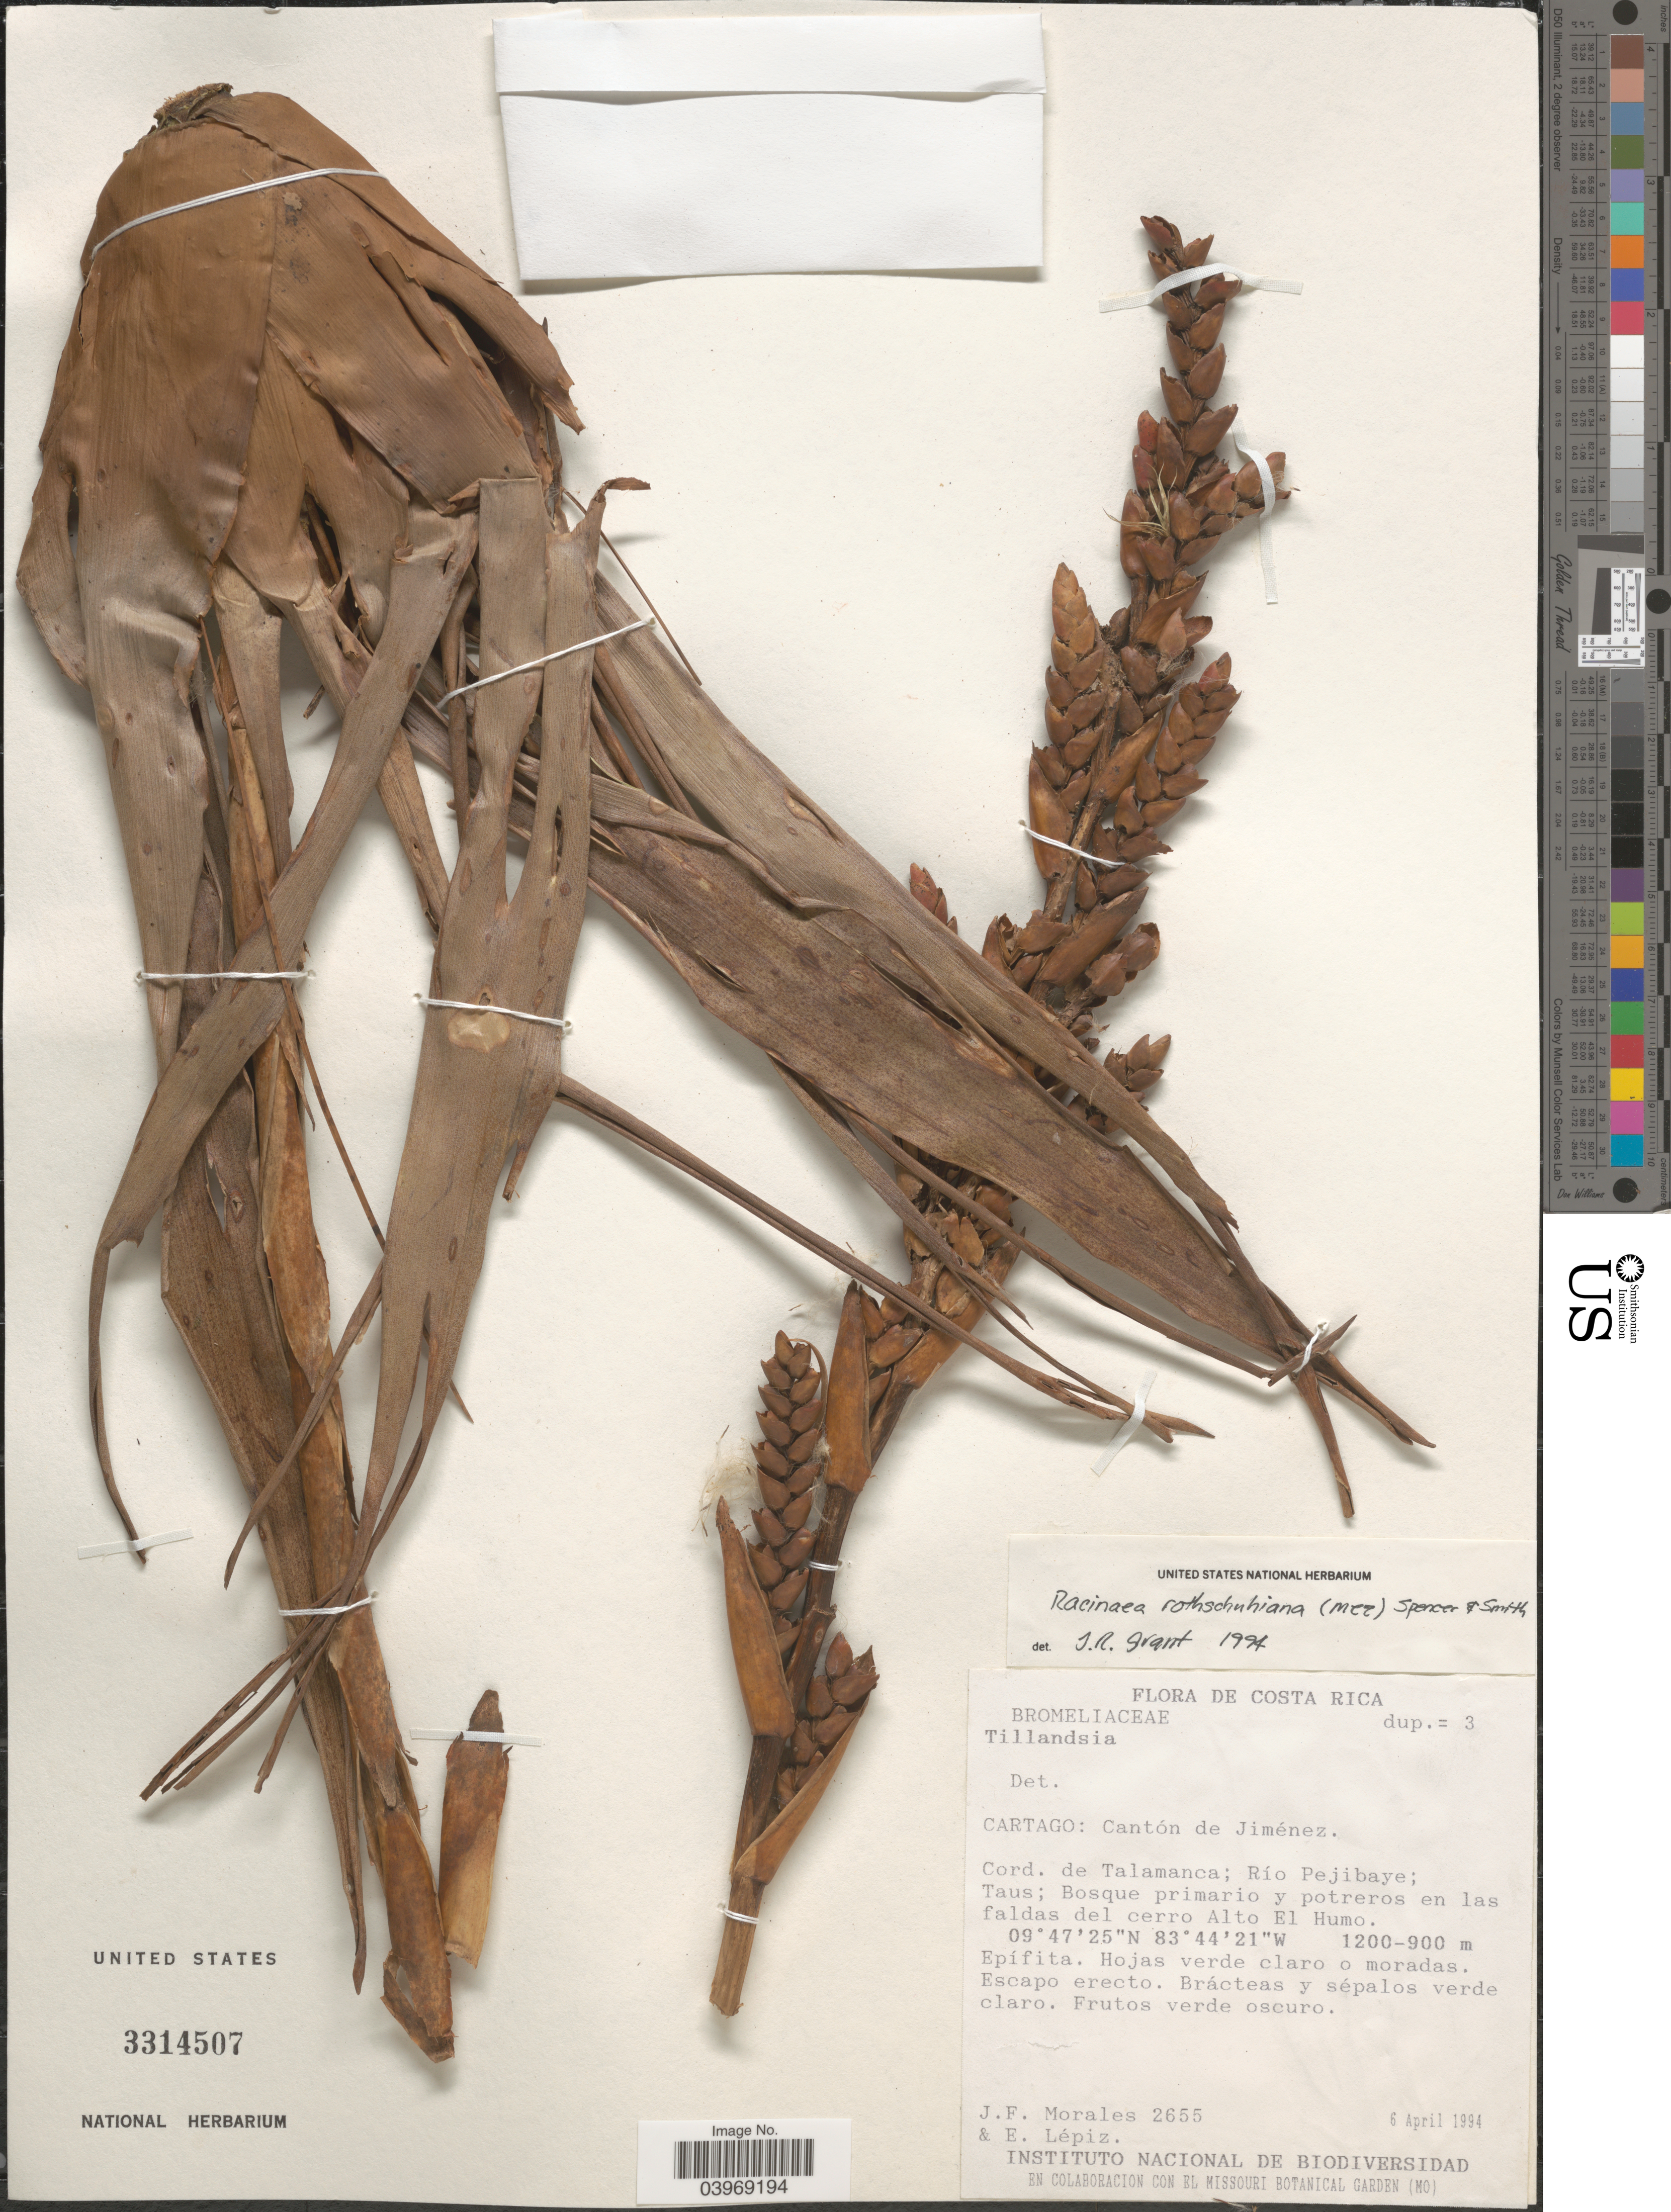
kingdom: Plantae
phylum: Tracheophyta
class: Liliopsida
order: Poales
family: Bromeliaceae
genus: Racinaea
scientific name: Racinaea rothschuhiana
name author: (Mez) M.A. Spencer & L.B. Sm.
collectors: J. Morales & E. Lépiz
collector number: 2655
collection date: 1994-04-06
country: Costa Rica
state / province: Cartago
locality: Cantón de Jiménez. Cord. de Talamanca; Río Pejibaye; Taus; Bosque primario y potreros en las faldas del cerro Alto El Humo.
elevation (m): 900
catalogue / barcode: US 3314507